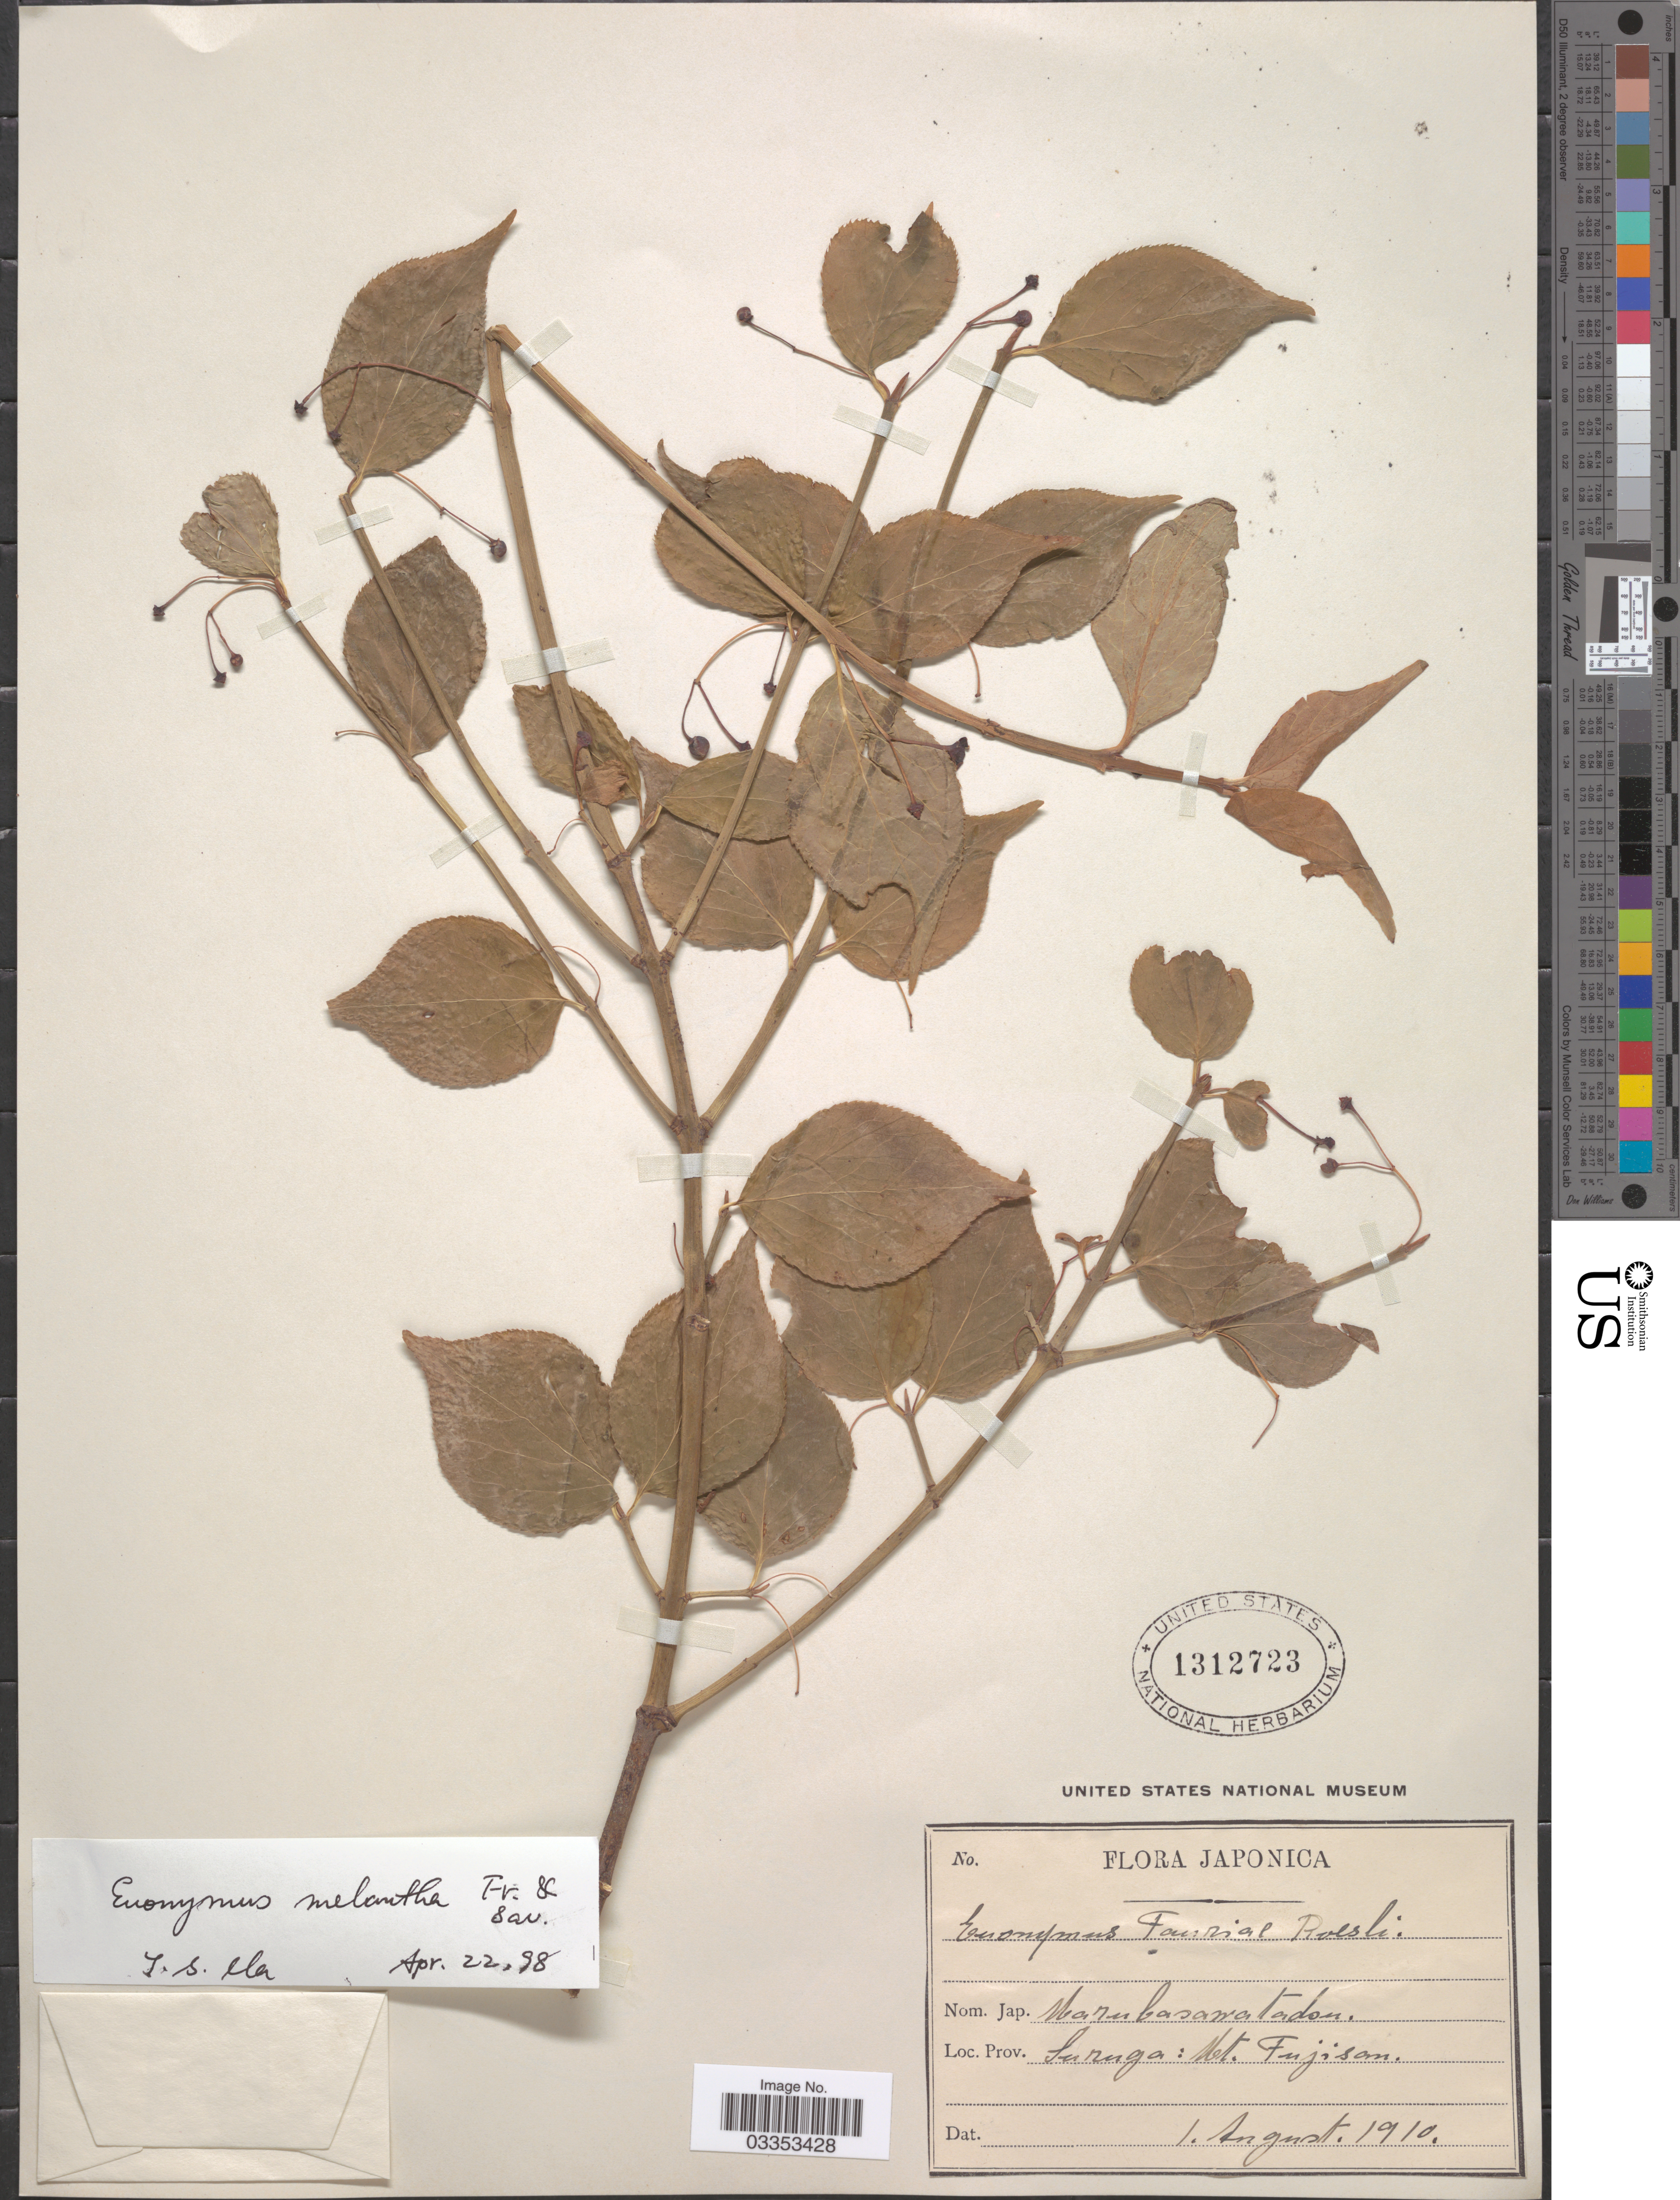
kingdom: Plantae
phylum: Tracheophyta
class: Magnoliopsida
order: Celastrales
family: Celastraceae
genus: Euonymus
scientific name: Euonymus melananthus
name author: Franch. & Sav.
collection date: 1910-08-01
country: Japan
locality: Prov. Suruga: Mt. Fujisan.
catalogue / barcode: US 1312723